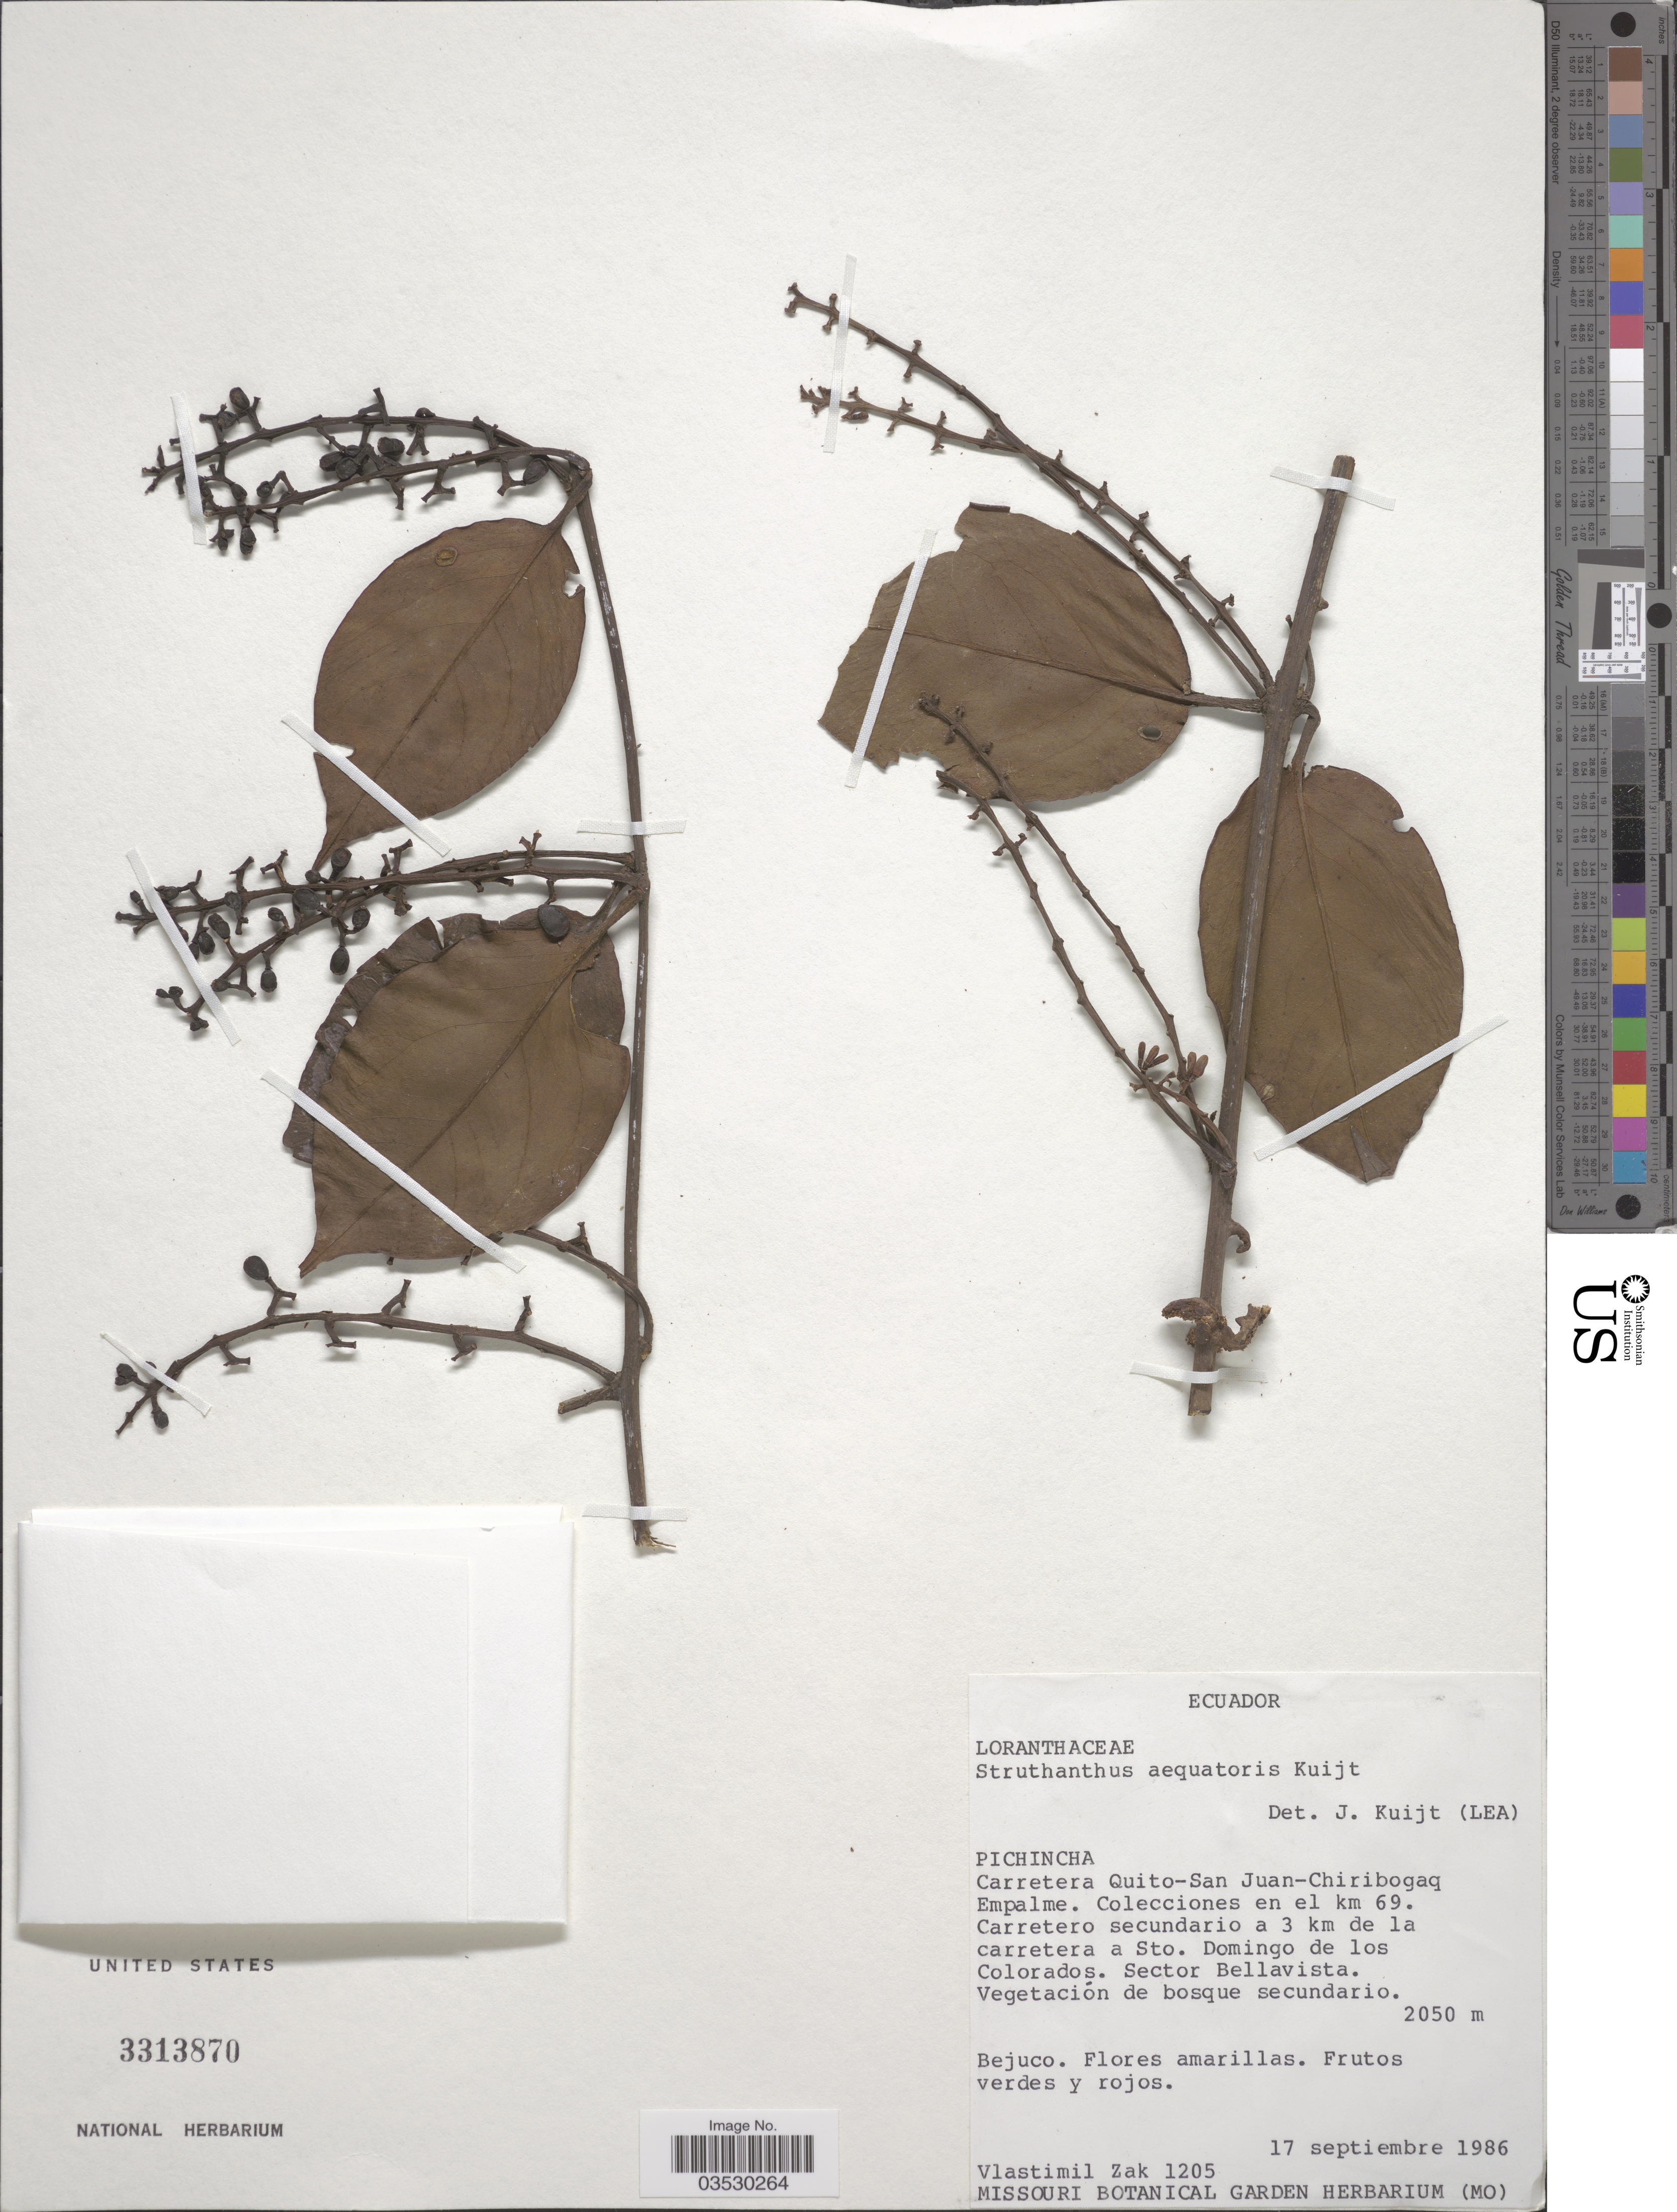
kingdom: Plantae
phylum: Tracheophyta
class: Magnoliopsida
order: Santalales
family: Loranthaceae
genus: Struthanthus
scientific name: Struthanthus aequatorius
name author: Kuijt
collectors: V. Zak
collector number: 1205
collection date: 1986-09-17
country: Ecuador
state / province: Pichincha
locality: Carretera Quito-San Juan-Chiribogaq Empalme. Colecciones en el km 69. Carretero secundario a 3 km de la carretera a Sto. Domingo de los Colorados. Sector Bellavista.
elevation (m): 2050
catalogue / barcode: US 3313870